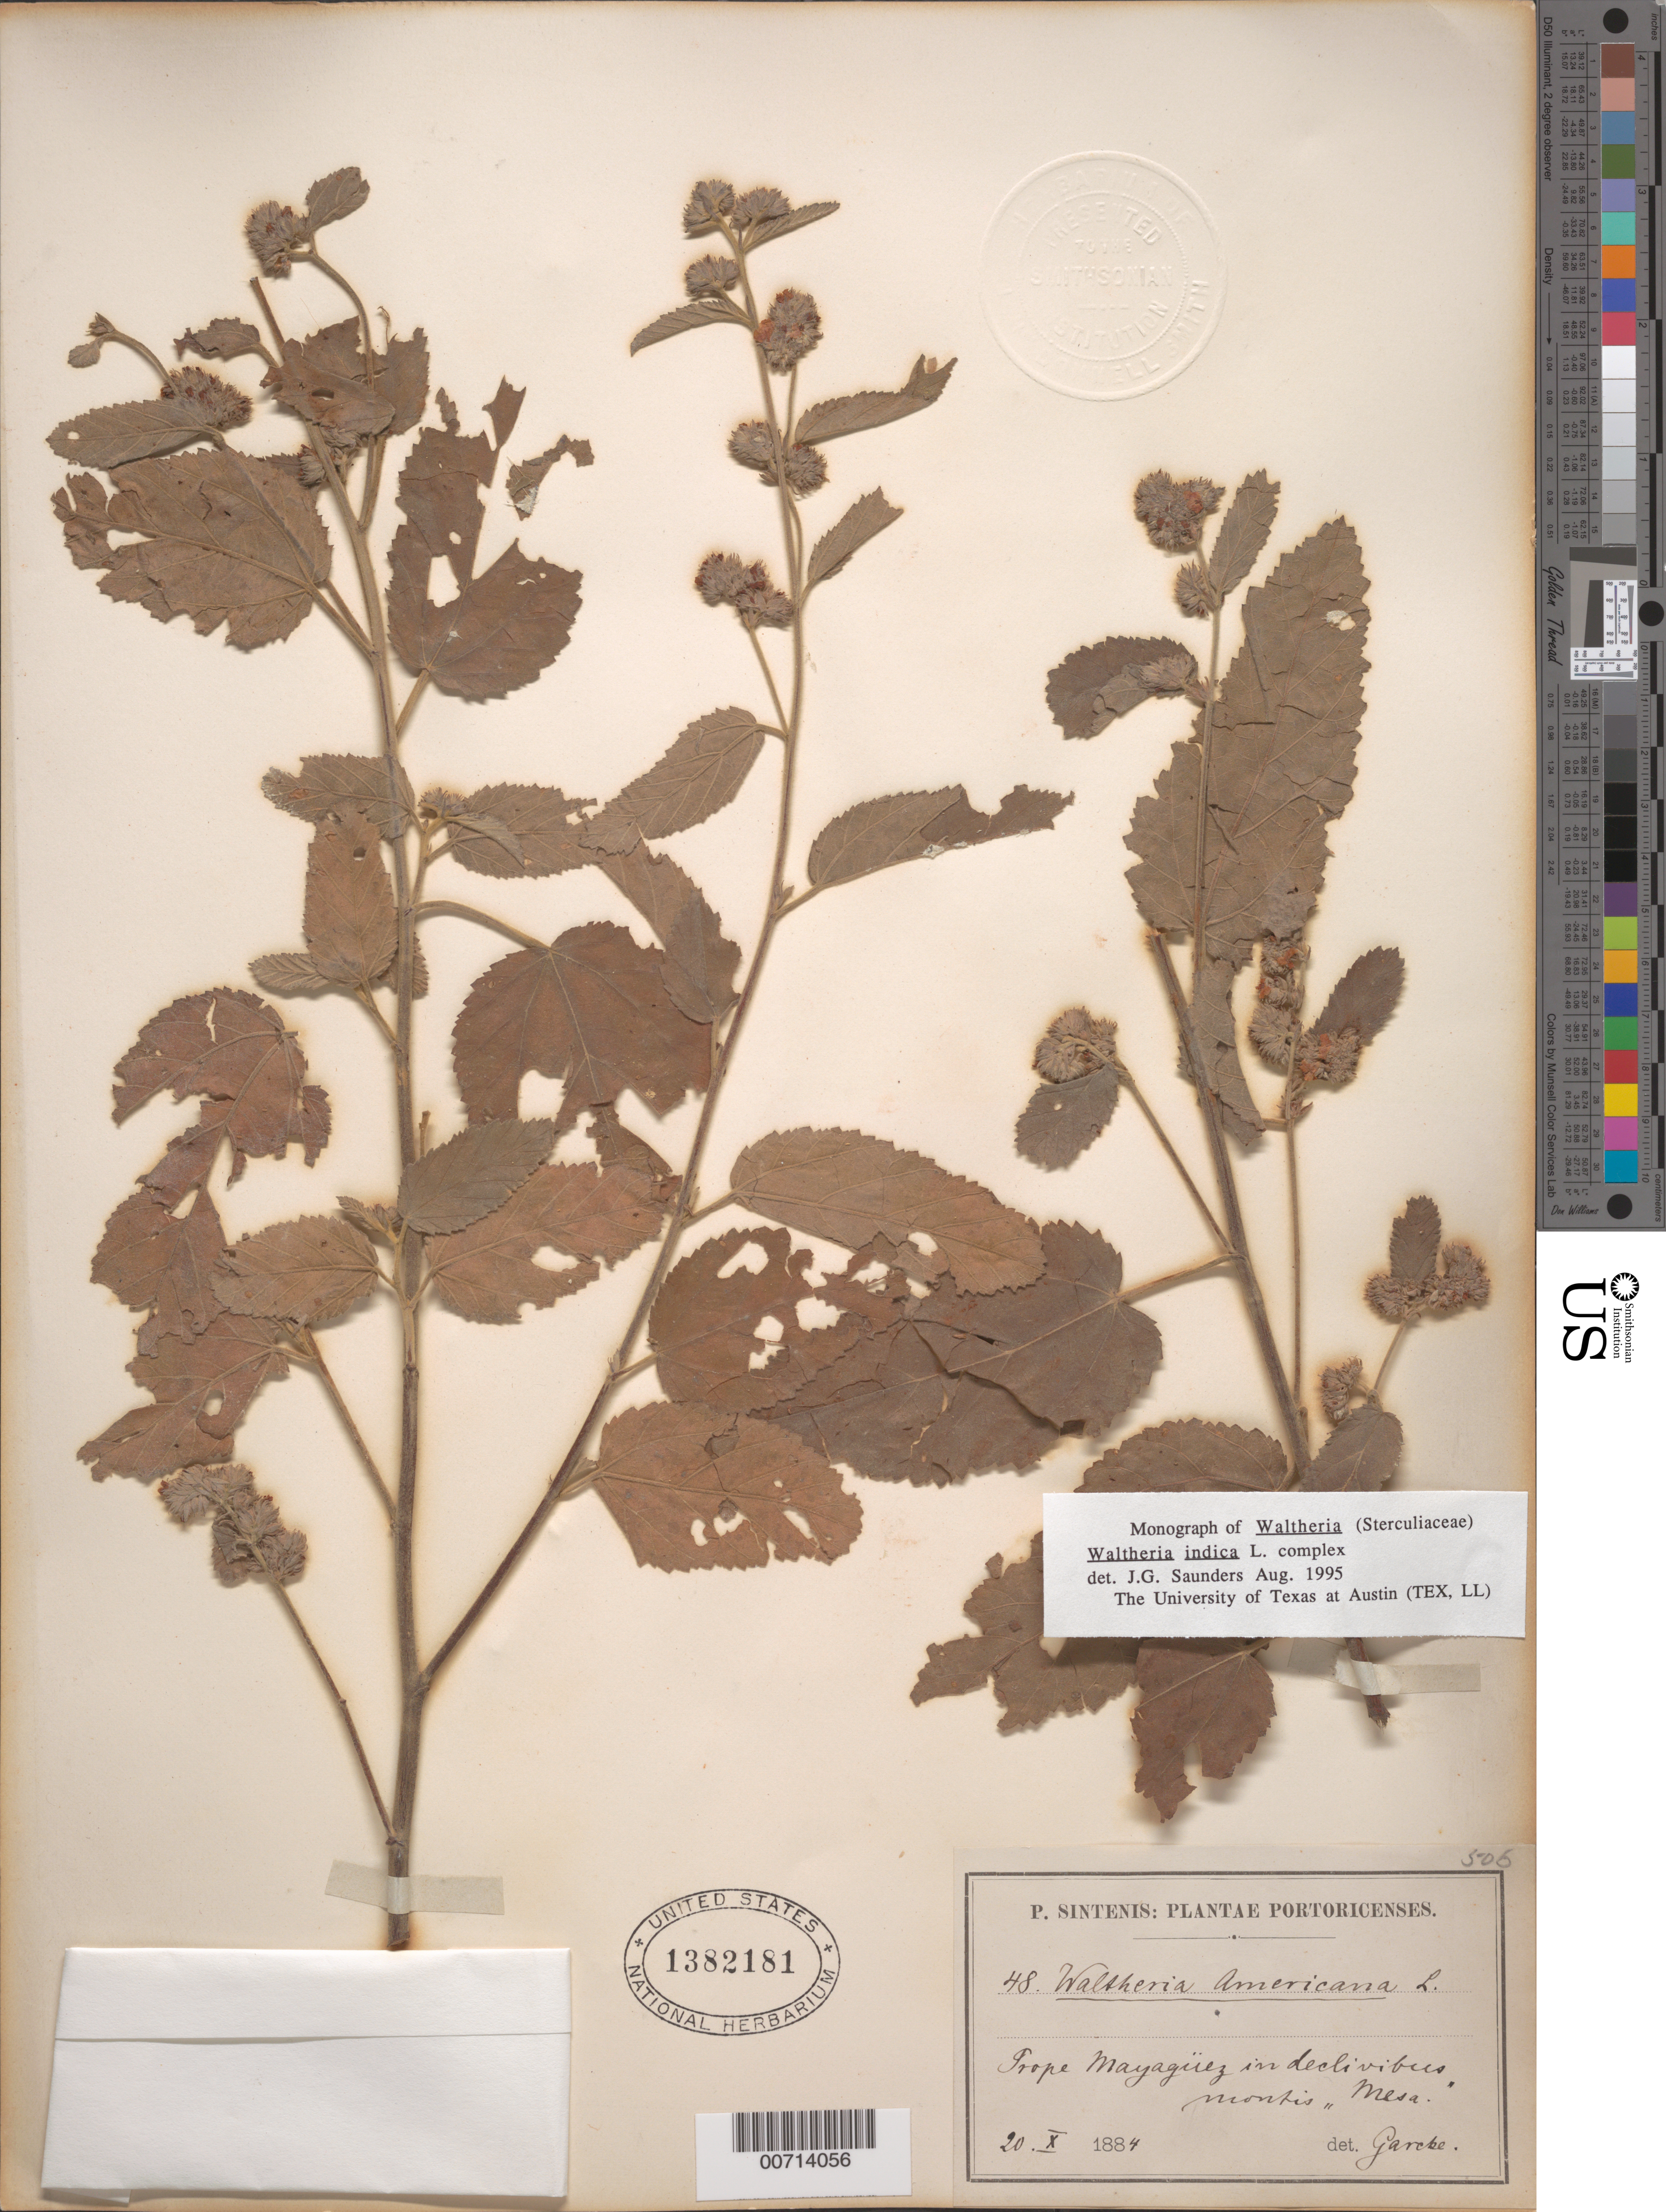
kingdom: Plantae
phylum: Tracheophyta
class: Magnoliopsida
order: Malvales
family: Malvaceae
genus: Waltheria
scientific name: Waltheria indica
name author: L.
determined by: Saunders, J. G.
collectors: P. Sintenis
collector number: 48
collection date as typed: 20 Oct 1884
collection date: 1884-10-20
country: Puerto Rico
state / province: Mayagüez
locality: Montis "Mesa"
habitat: In declivibus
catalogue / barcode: US 1382181